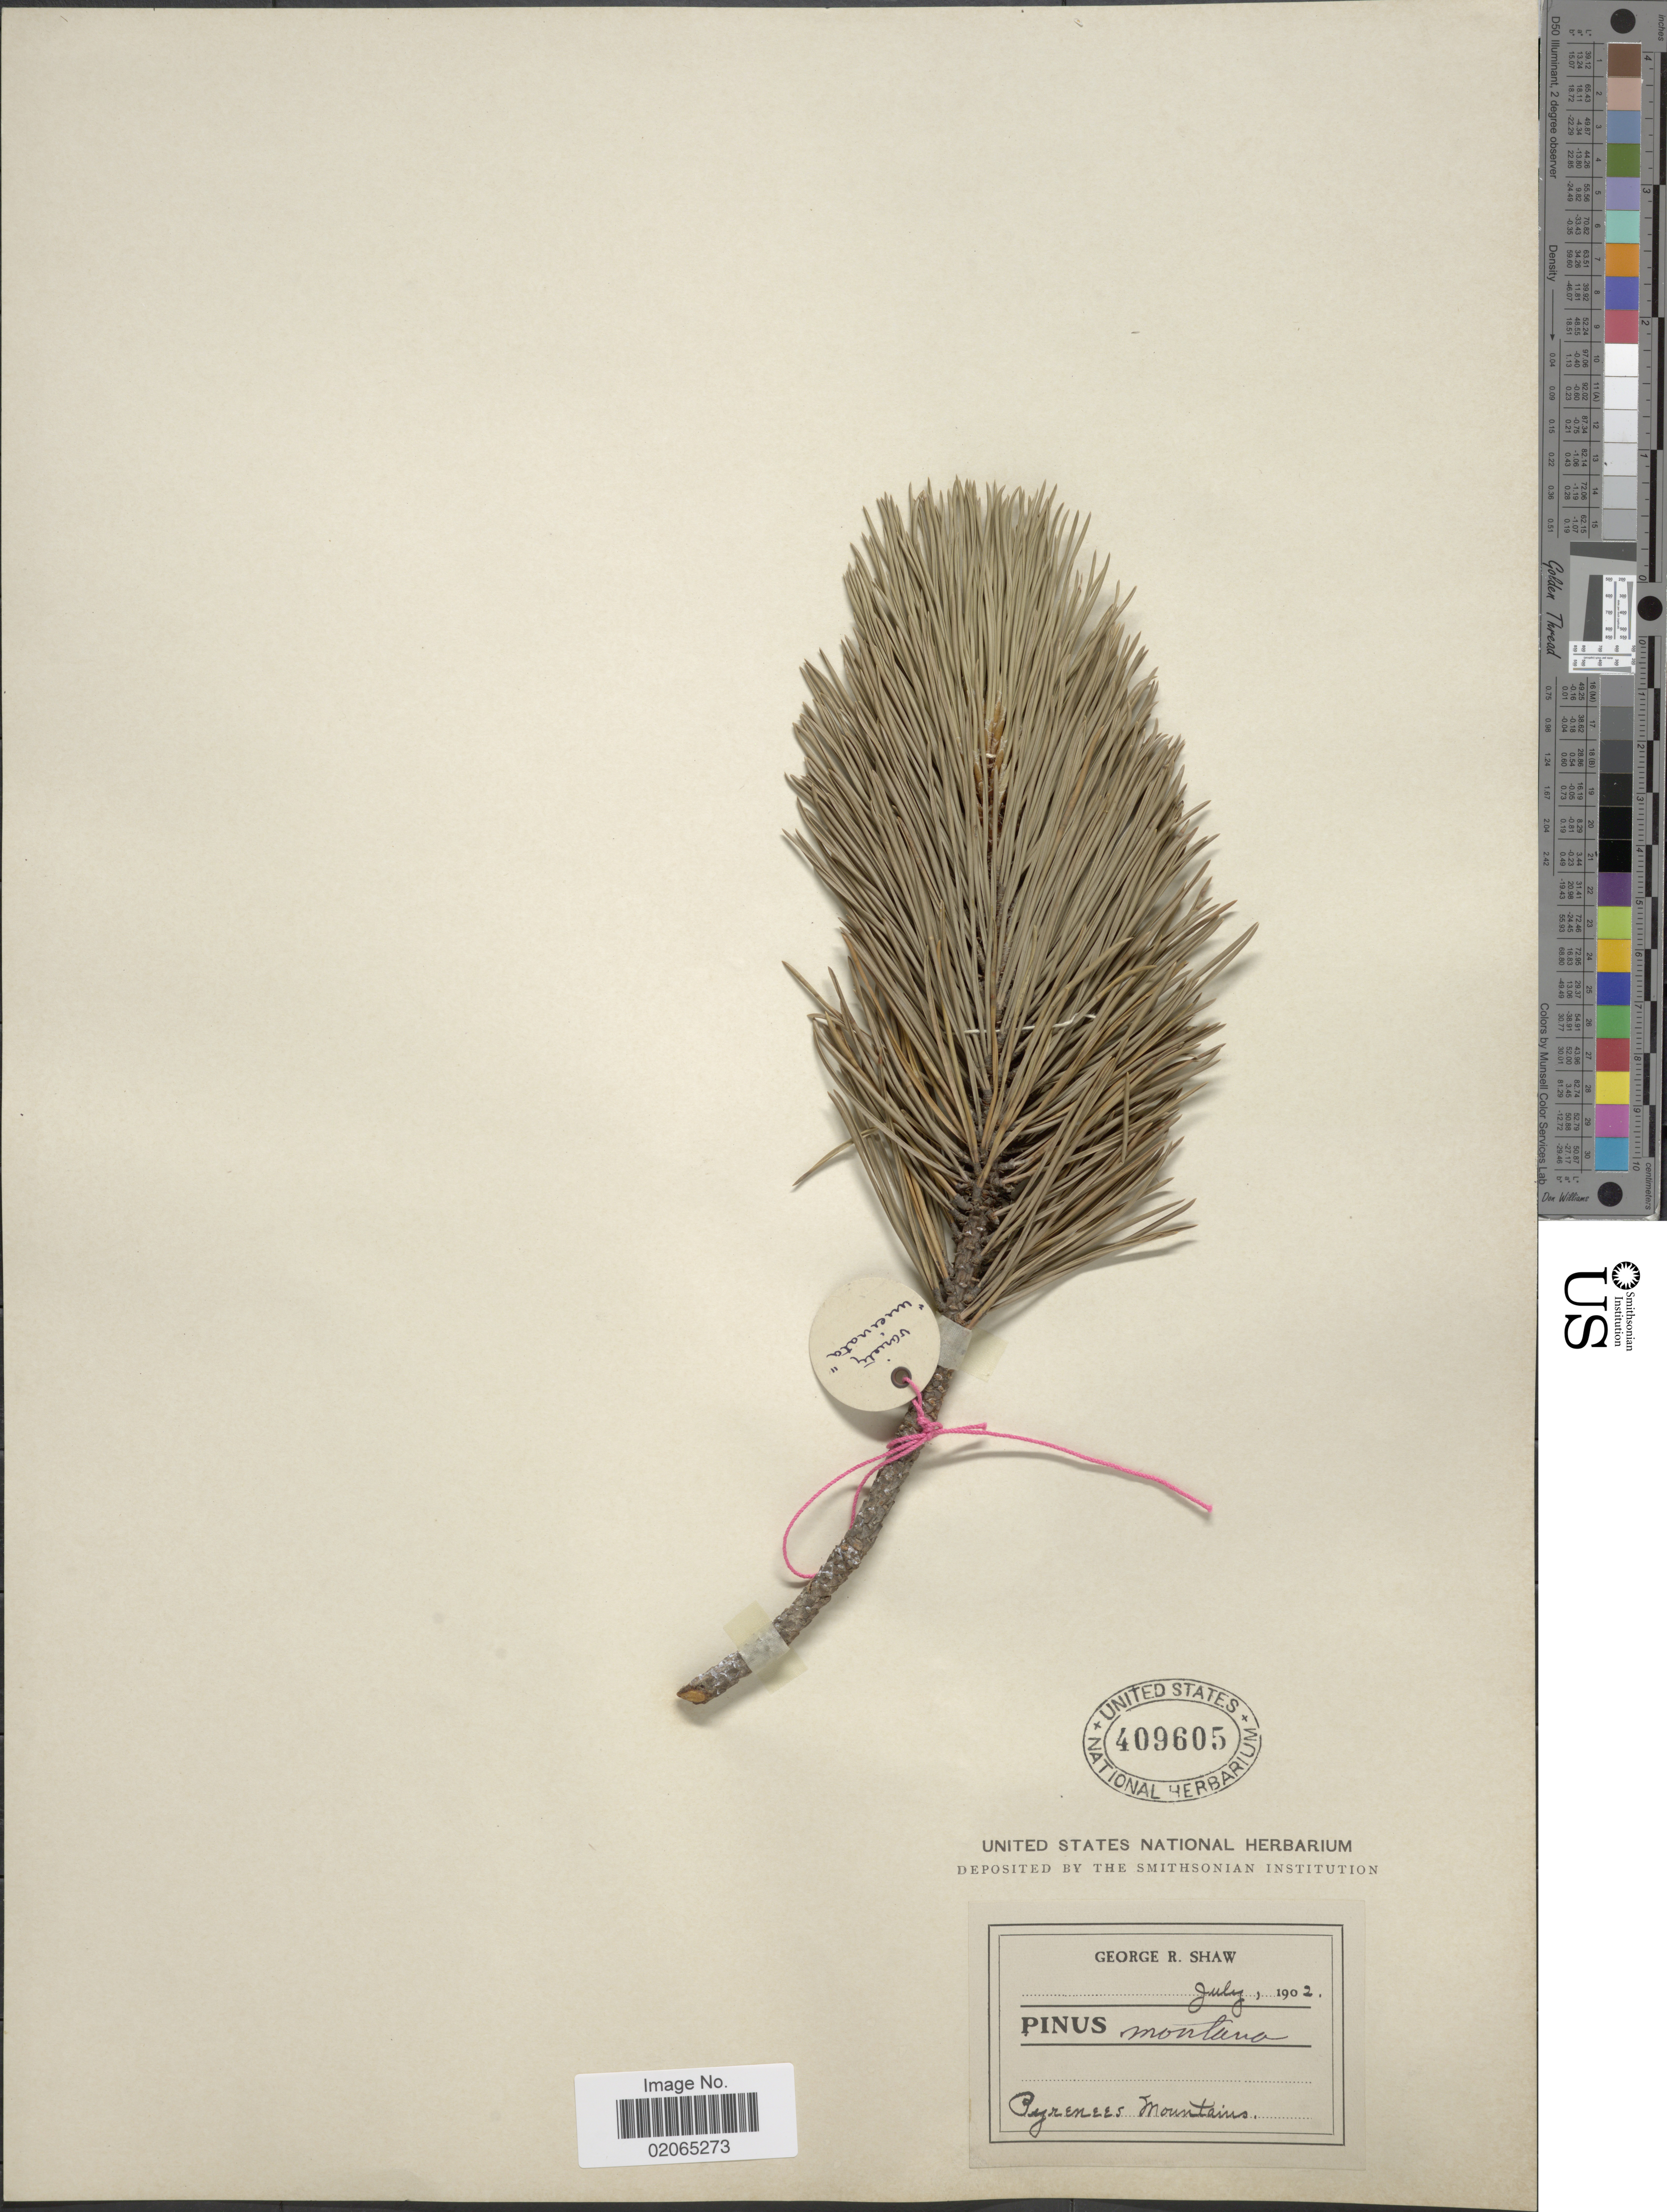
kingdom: Plantae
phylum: Tracheophyta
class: Pinopsida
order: Pinales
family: Pinaceae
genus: Pinus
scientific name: Pinus mugo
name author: Turra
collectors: G. R. Shaw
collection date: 1902-07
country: France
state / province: Occitanie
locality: Pyrenees Mountains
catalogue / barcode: US 409605